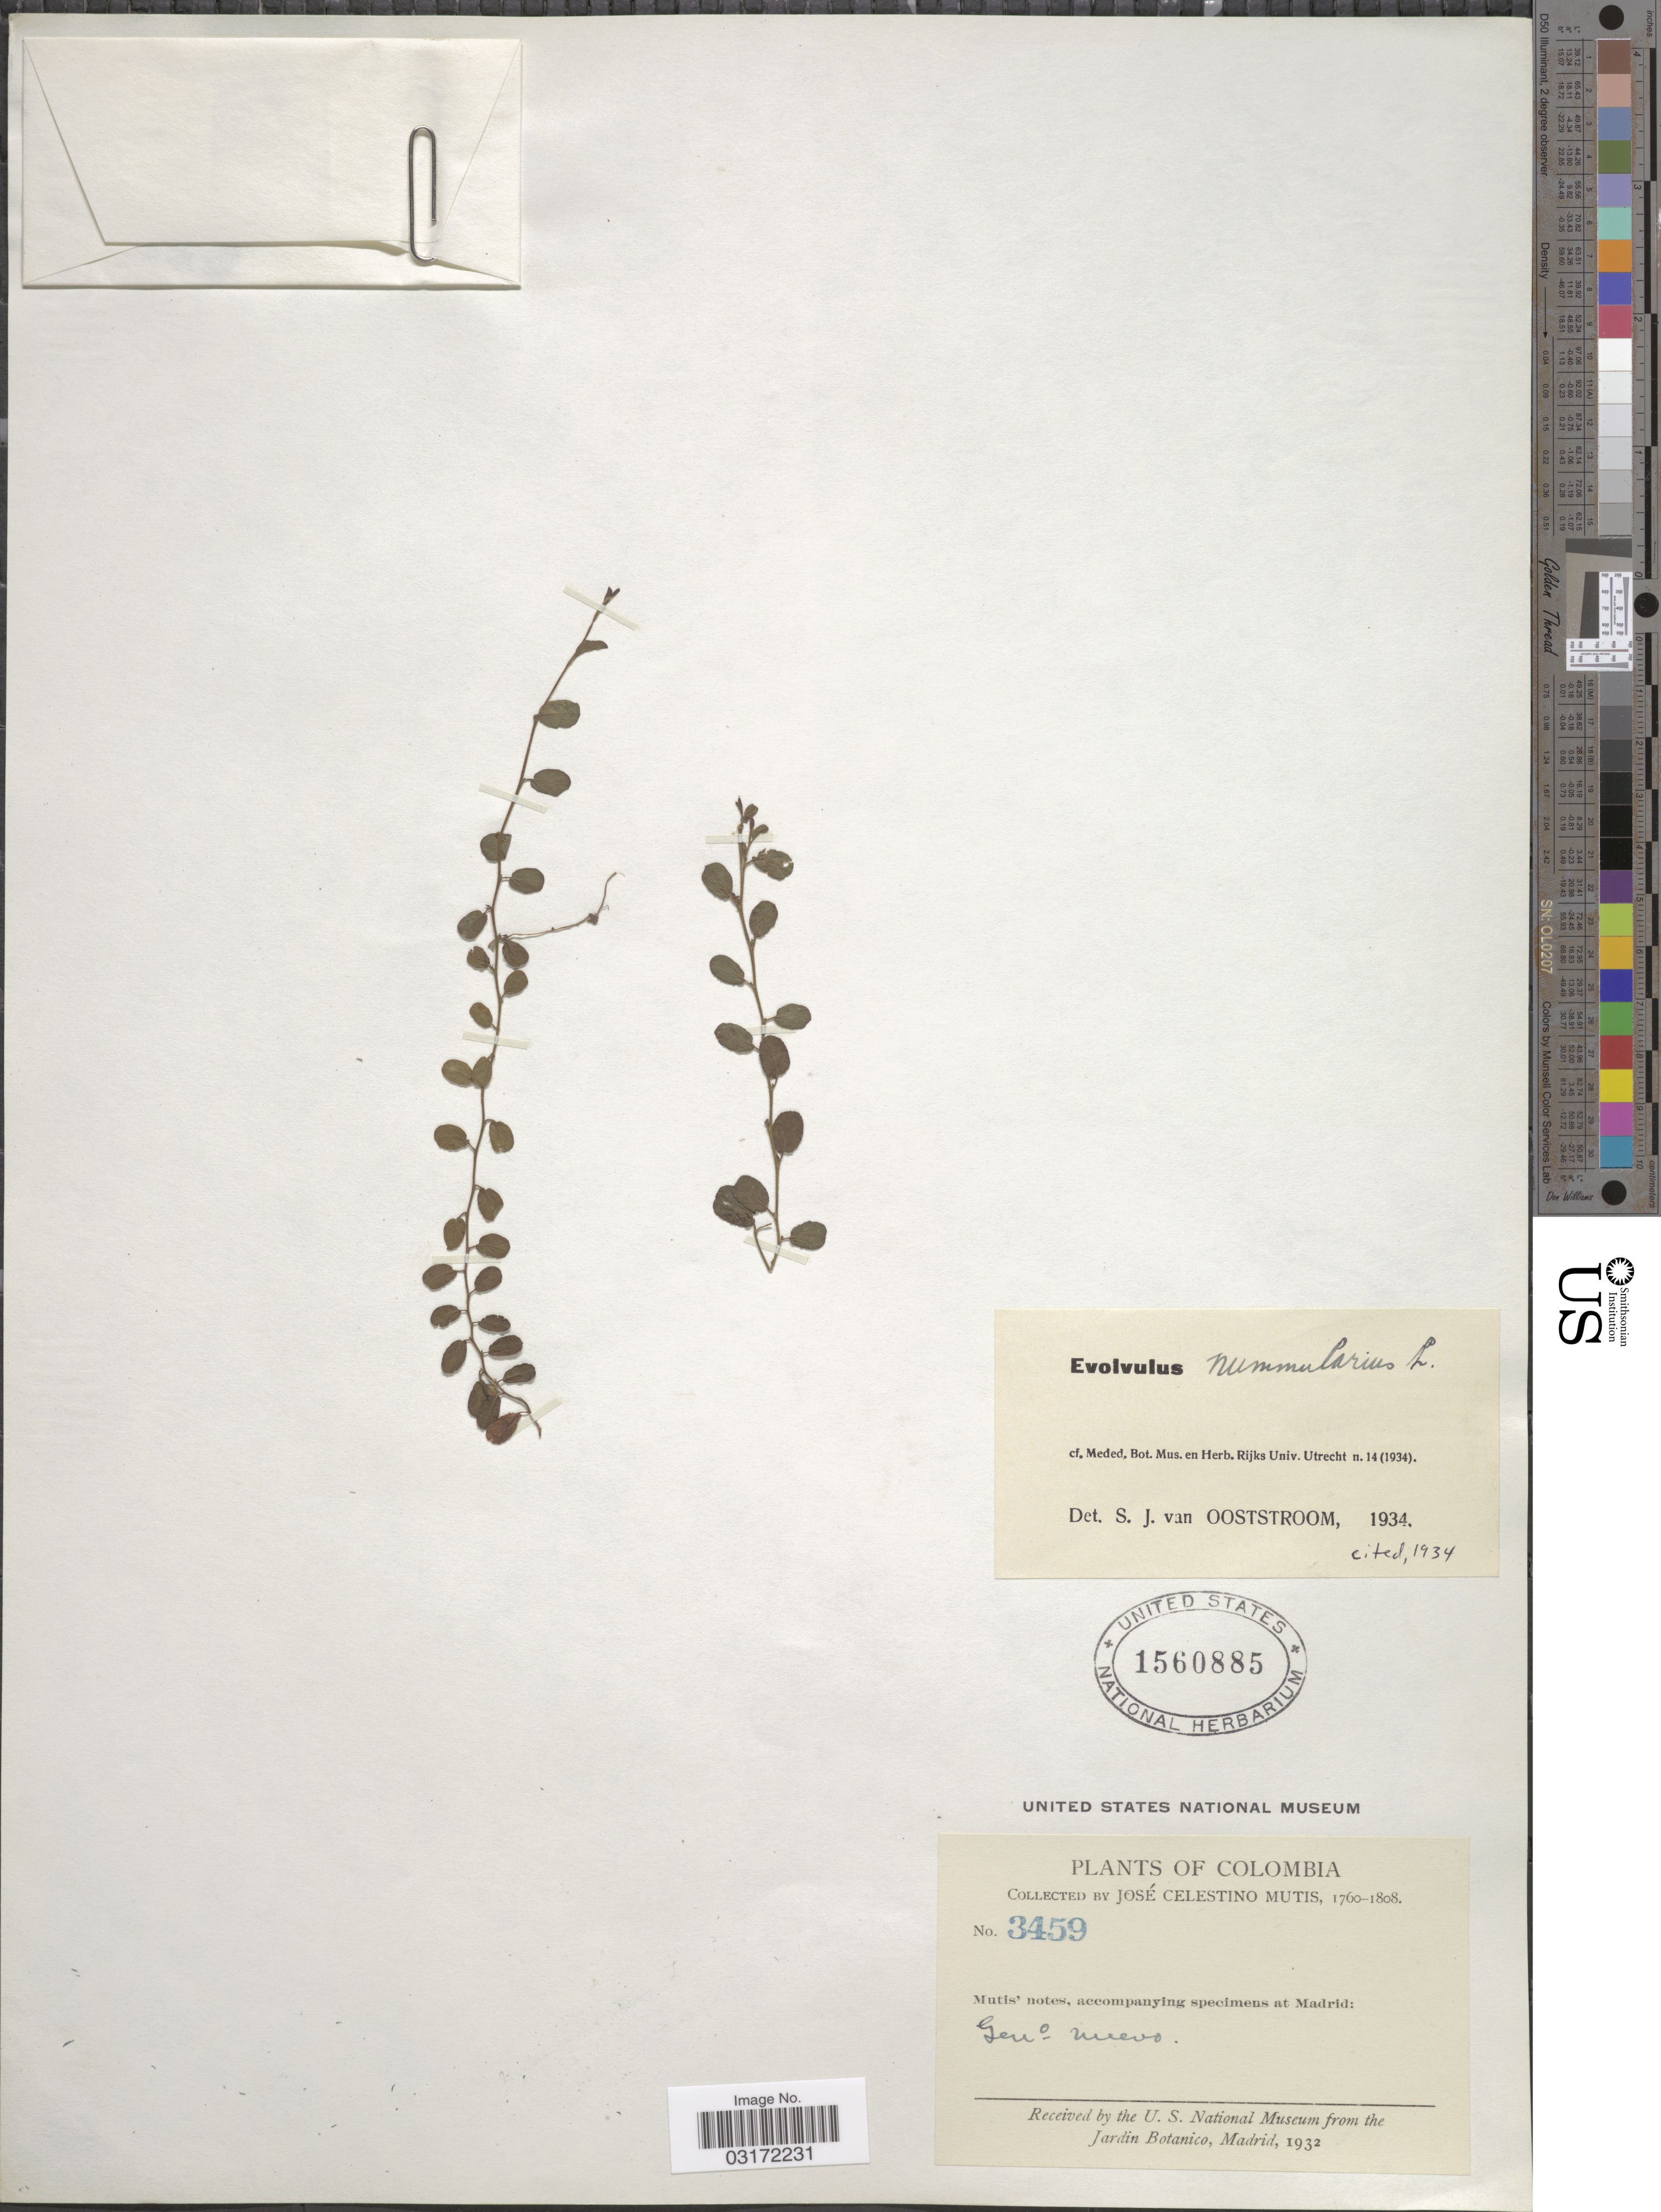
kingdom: Plantae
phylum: Tracheophyta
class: Magnoliopsida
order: Solanales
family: Convolvulaceae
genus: Evolvulus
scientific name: Evolvulus nummularius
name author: (L.) L.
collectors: J. C. B. Mutis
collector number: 3459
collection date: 1760/1808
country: Colombia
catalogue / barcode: US 1560885